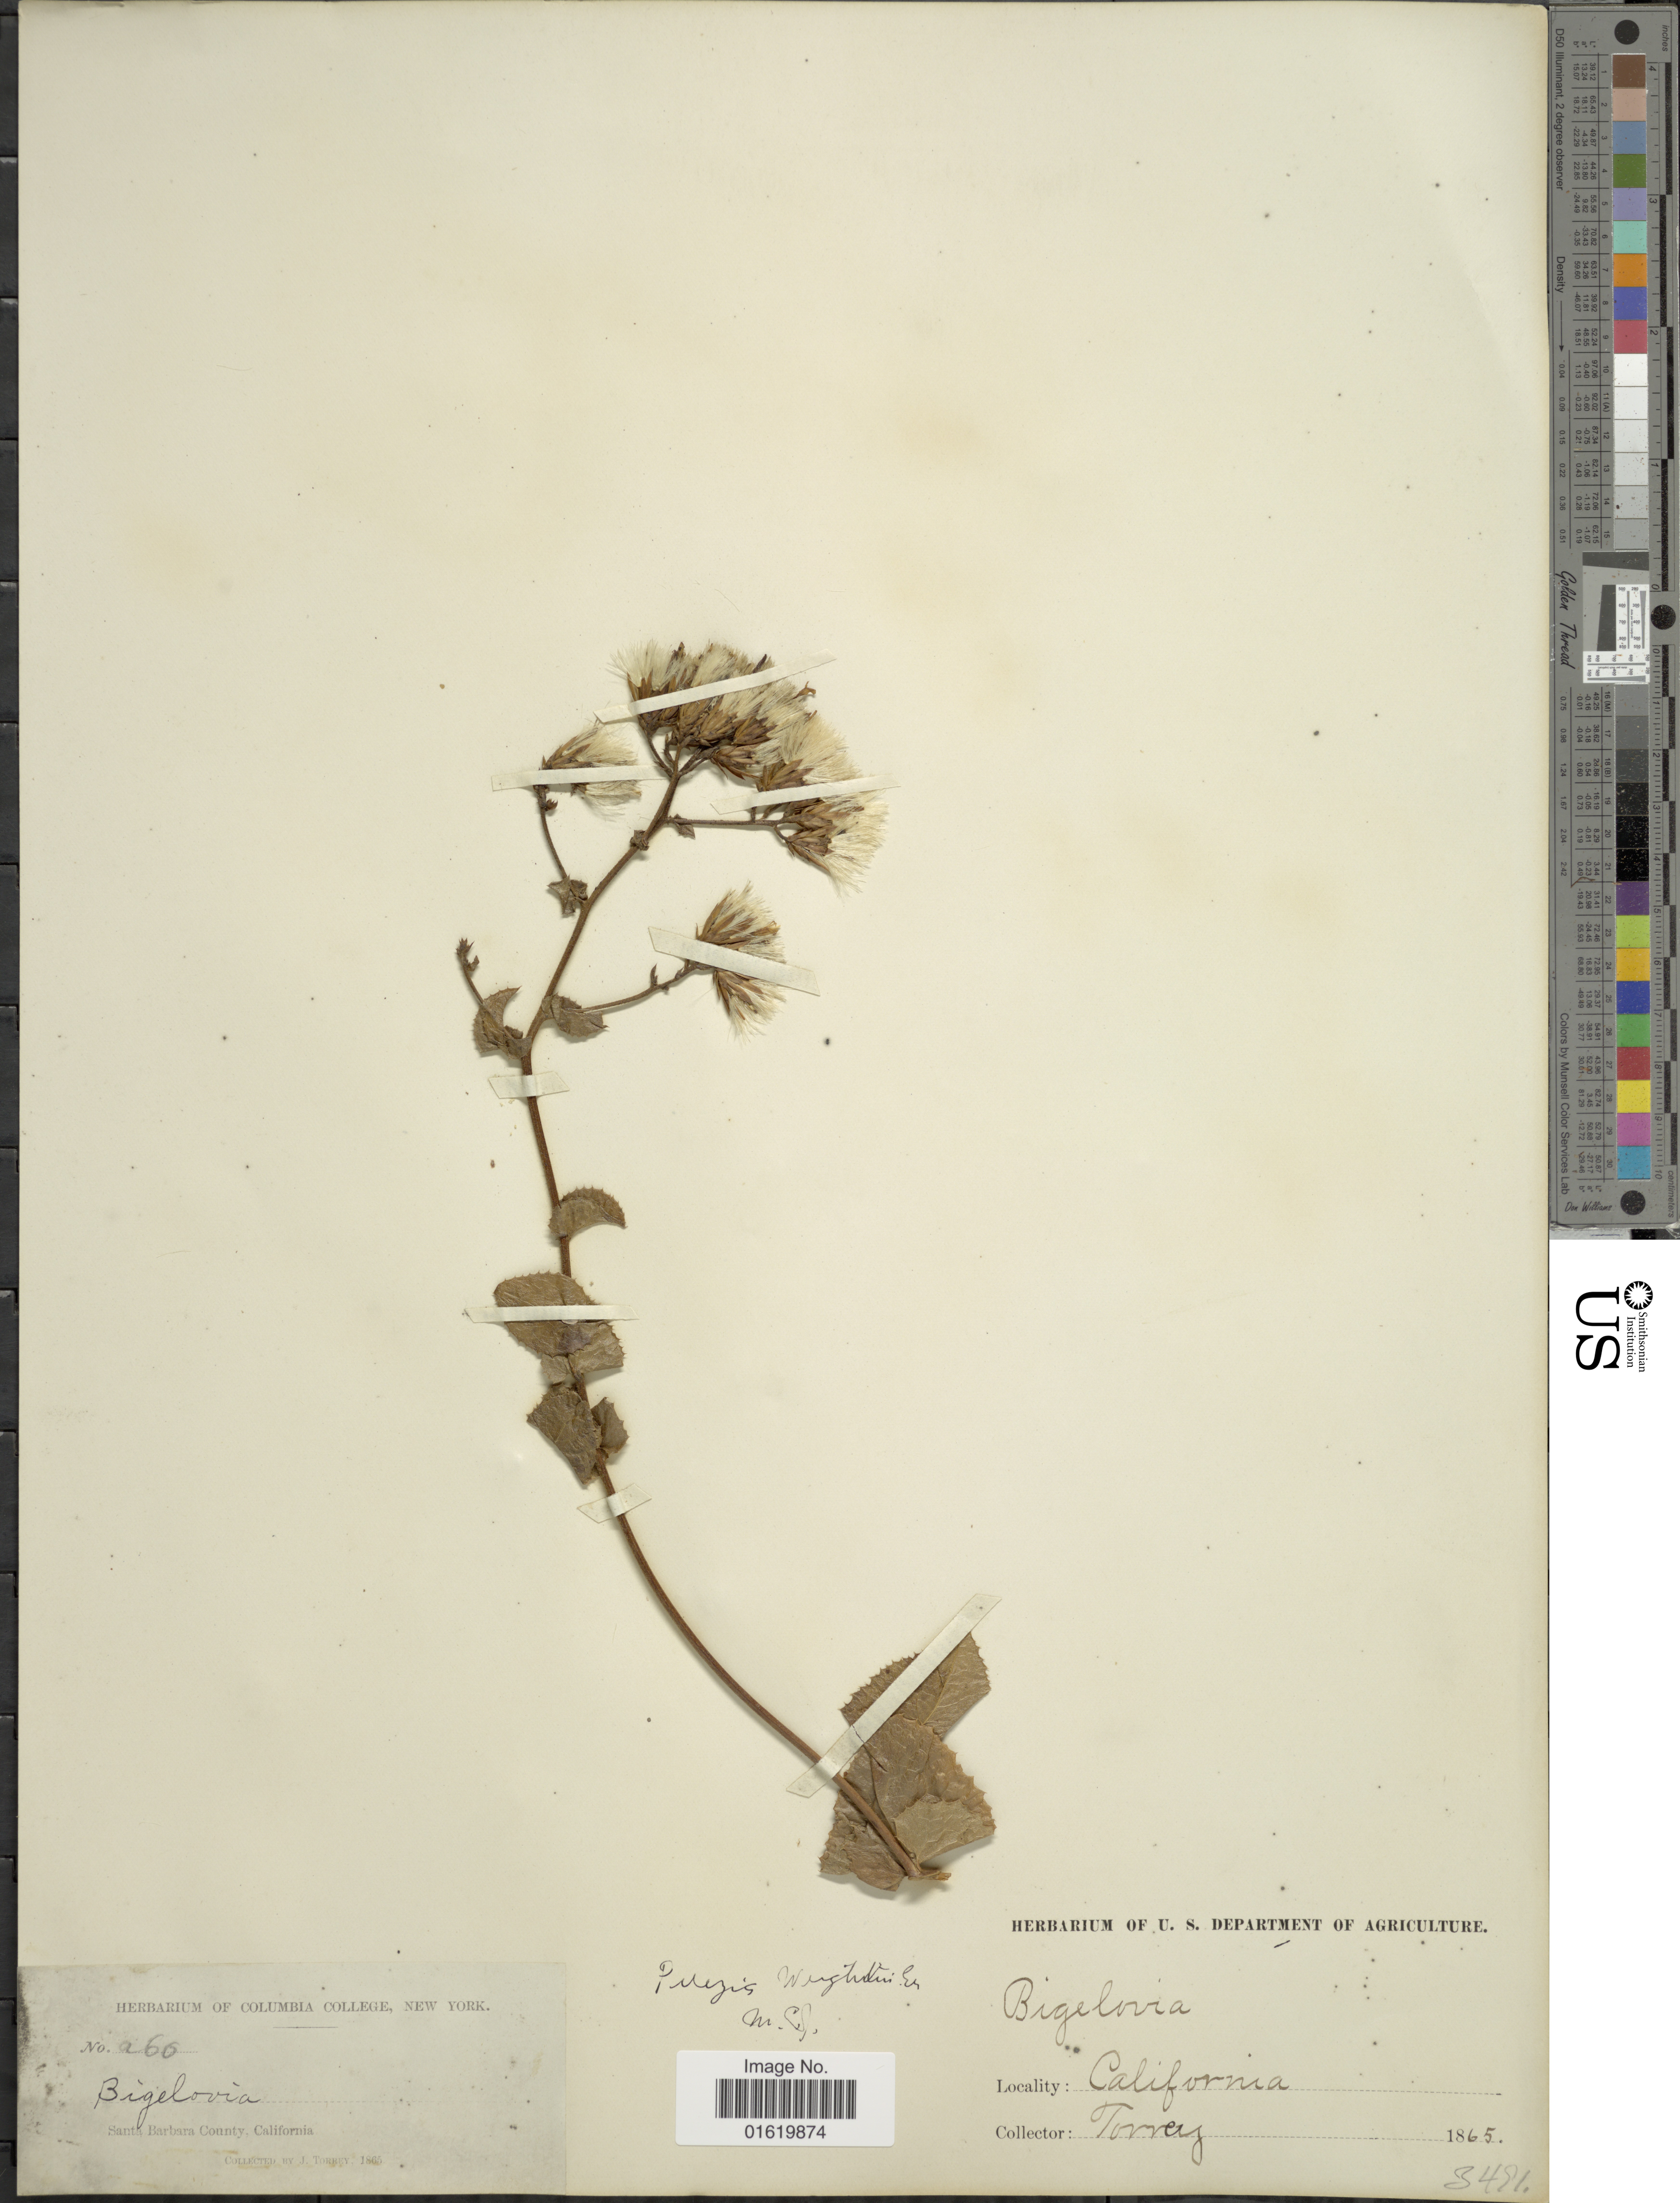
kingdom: Plantae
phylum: Tracheophyta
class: Magnoliopsida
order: Asterales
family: Asteraceae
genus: Acourtia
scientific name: Acourtia microcephala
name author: DC.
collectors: J. Torrey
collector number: a60*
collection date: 1865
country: United States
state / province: California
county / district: Santa Barbara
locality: Santa Barbara County.